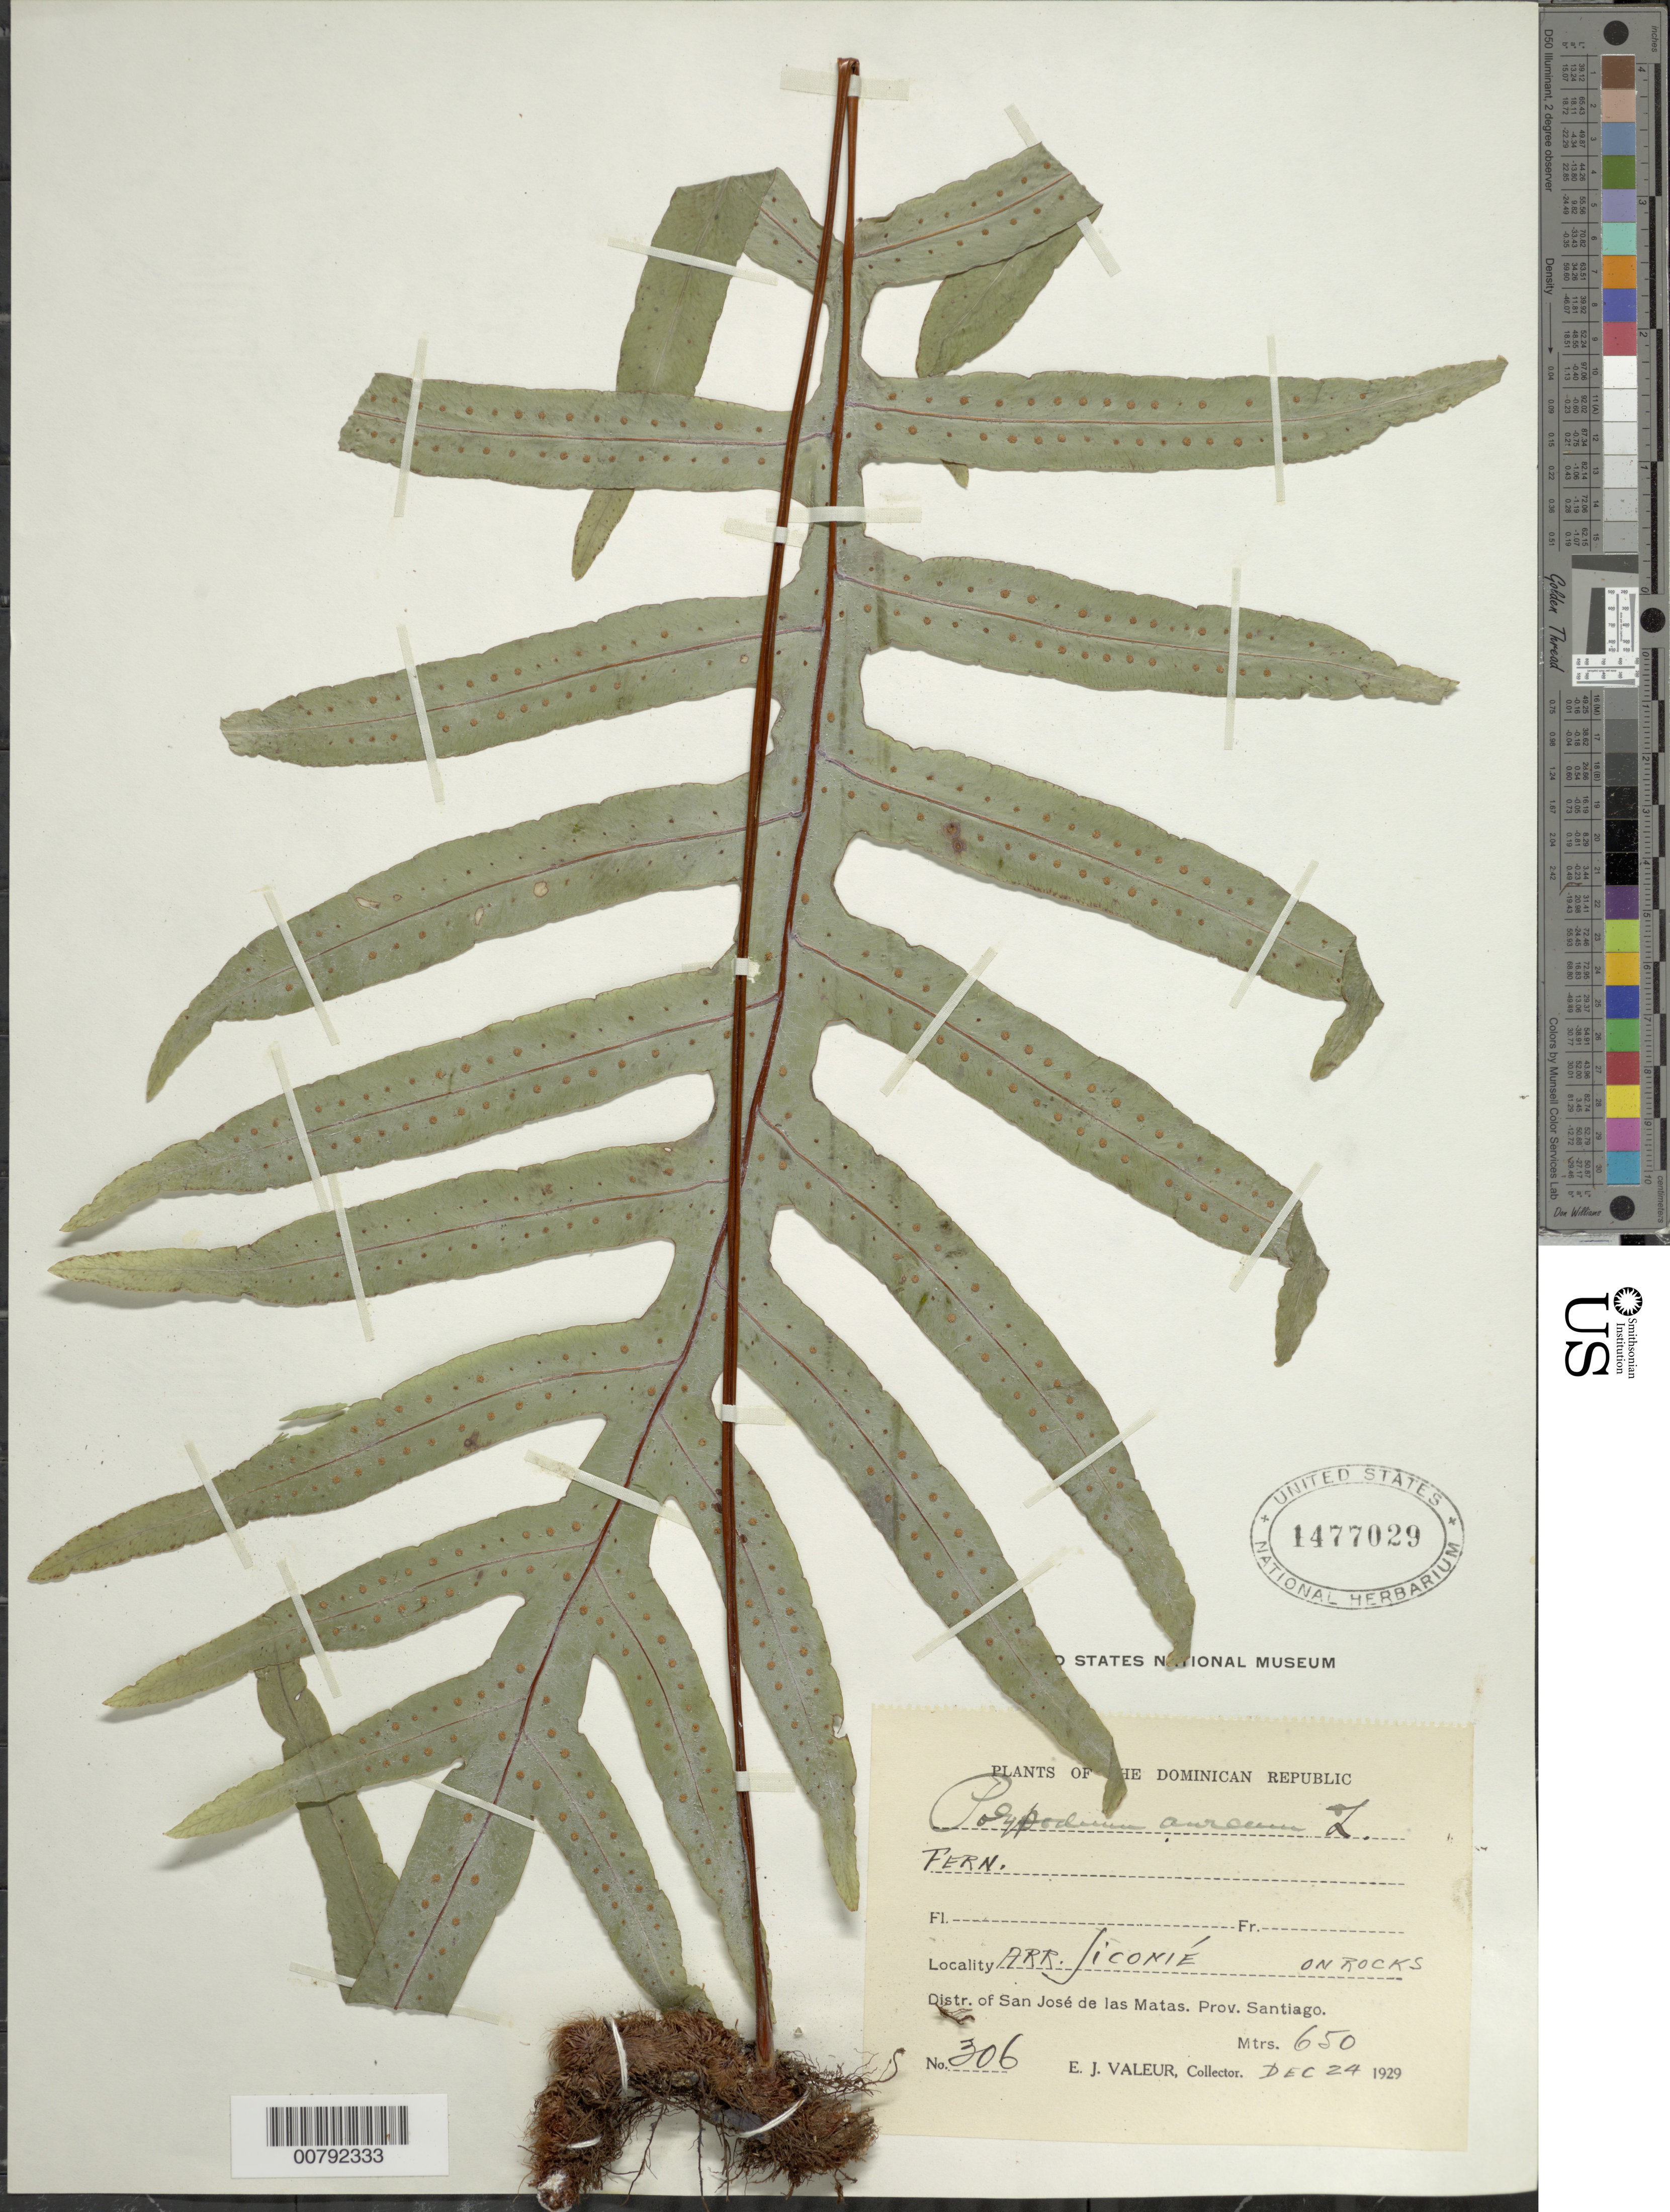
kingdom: Plantae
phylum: Tracheophyta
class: Polypodiopsida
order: Polypodiales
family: Polypodiaceae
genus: Phlebodium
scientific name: Phlebodium pseudoaureum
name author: (Cav.) Lellinger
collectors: E. Valeur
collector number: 306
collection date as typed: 24 Dec 1929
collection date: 1929-12-24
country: Dominican Republic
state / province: Santiago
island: Hispaniola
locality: Dist. San José de las Matas, Jiconié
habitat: On rocks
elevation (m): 650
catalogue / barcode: US 1477029